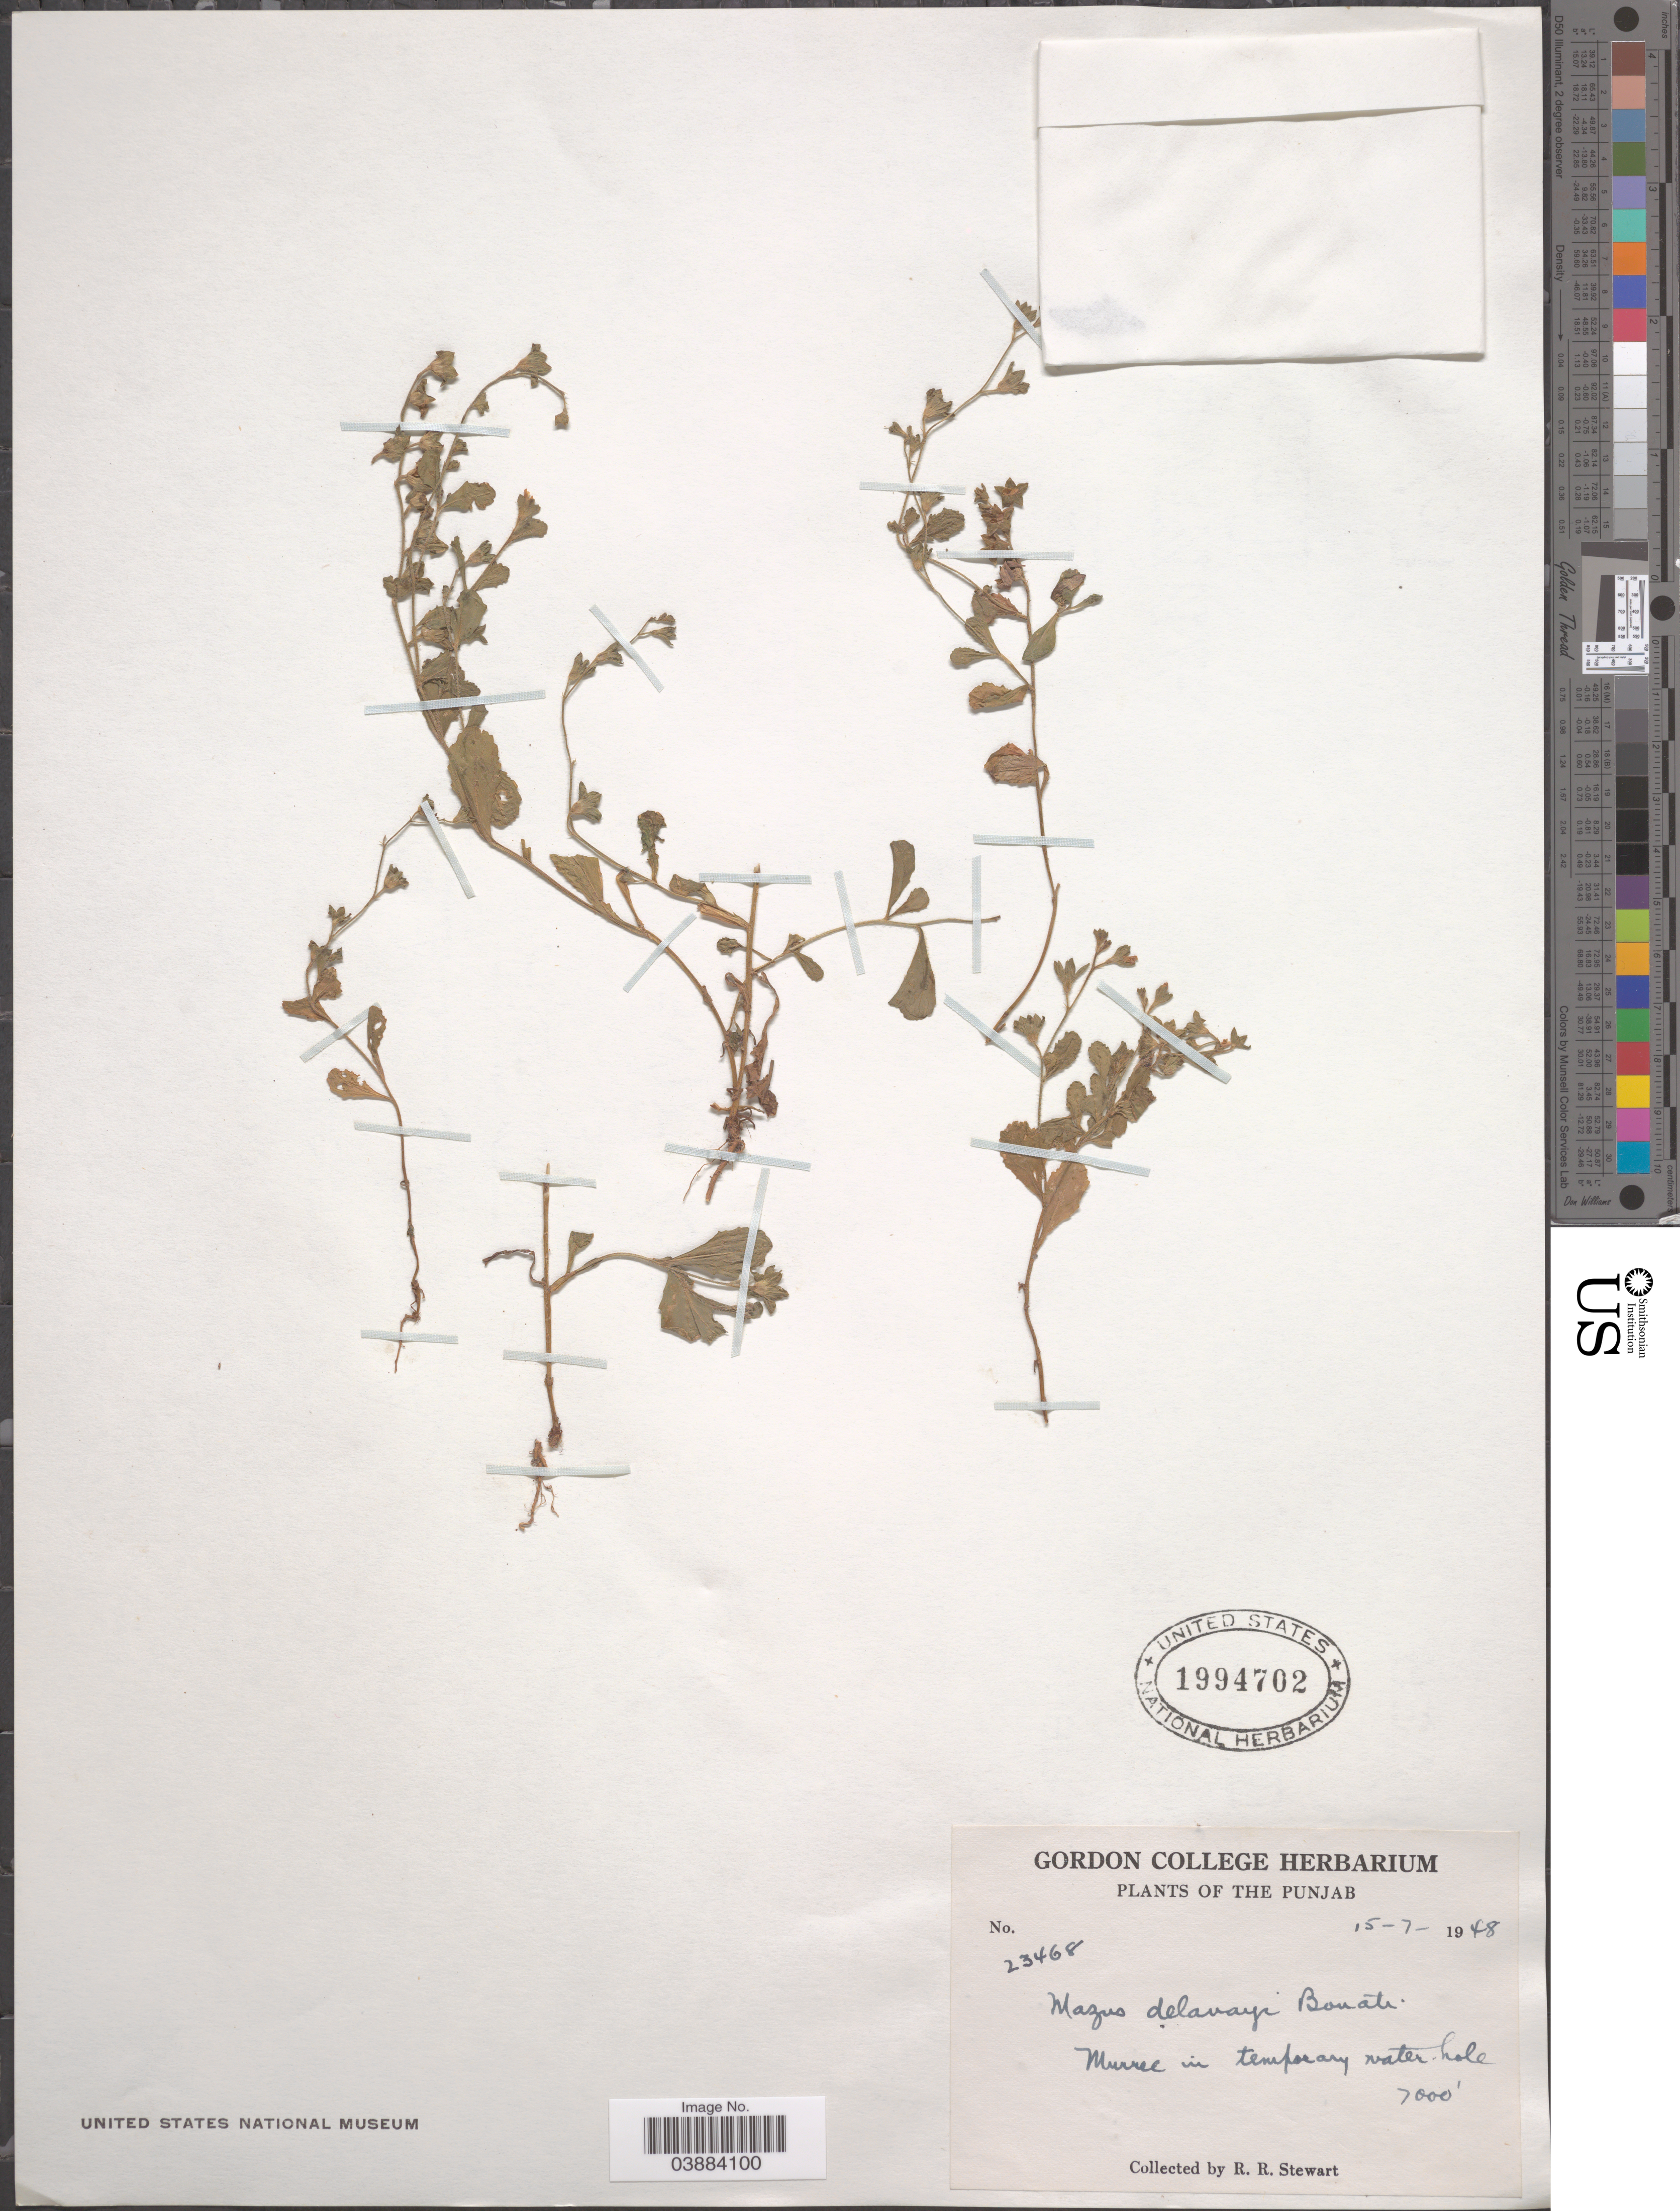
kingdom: Plantae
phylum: Tracheophyta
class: Magnoliopsida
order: Lamiales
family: Mazaceae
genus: Mazus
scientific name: Mazus delavayi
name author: Bonati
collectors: R. Stewart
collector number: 23468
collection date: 1948-07-15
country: Pakistan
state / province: Punjab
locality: Murree in temporary water-hole.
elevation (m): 2134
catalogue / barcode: US 1994702